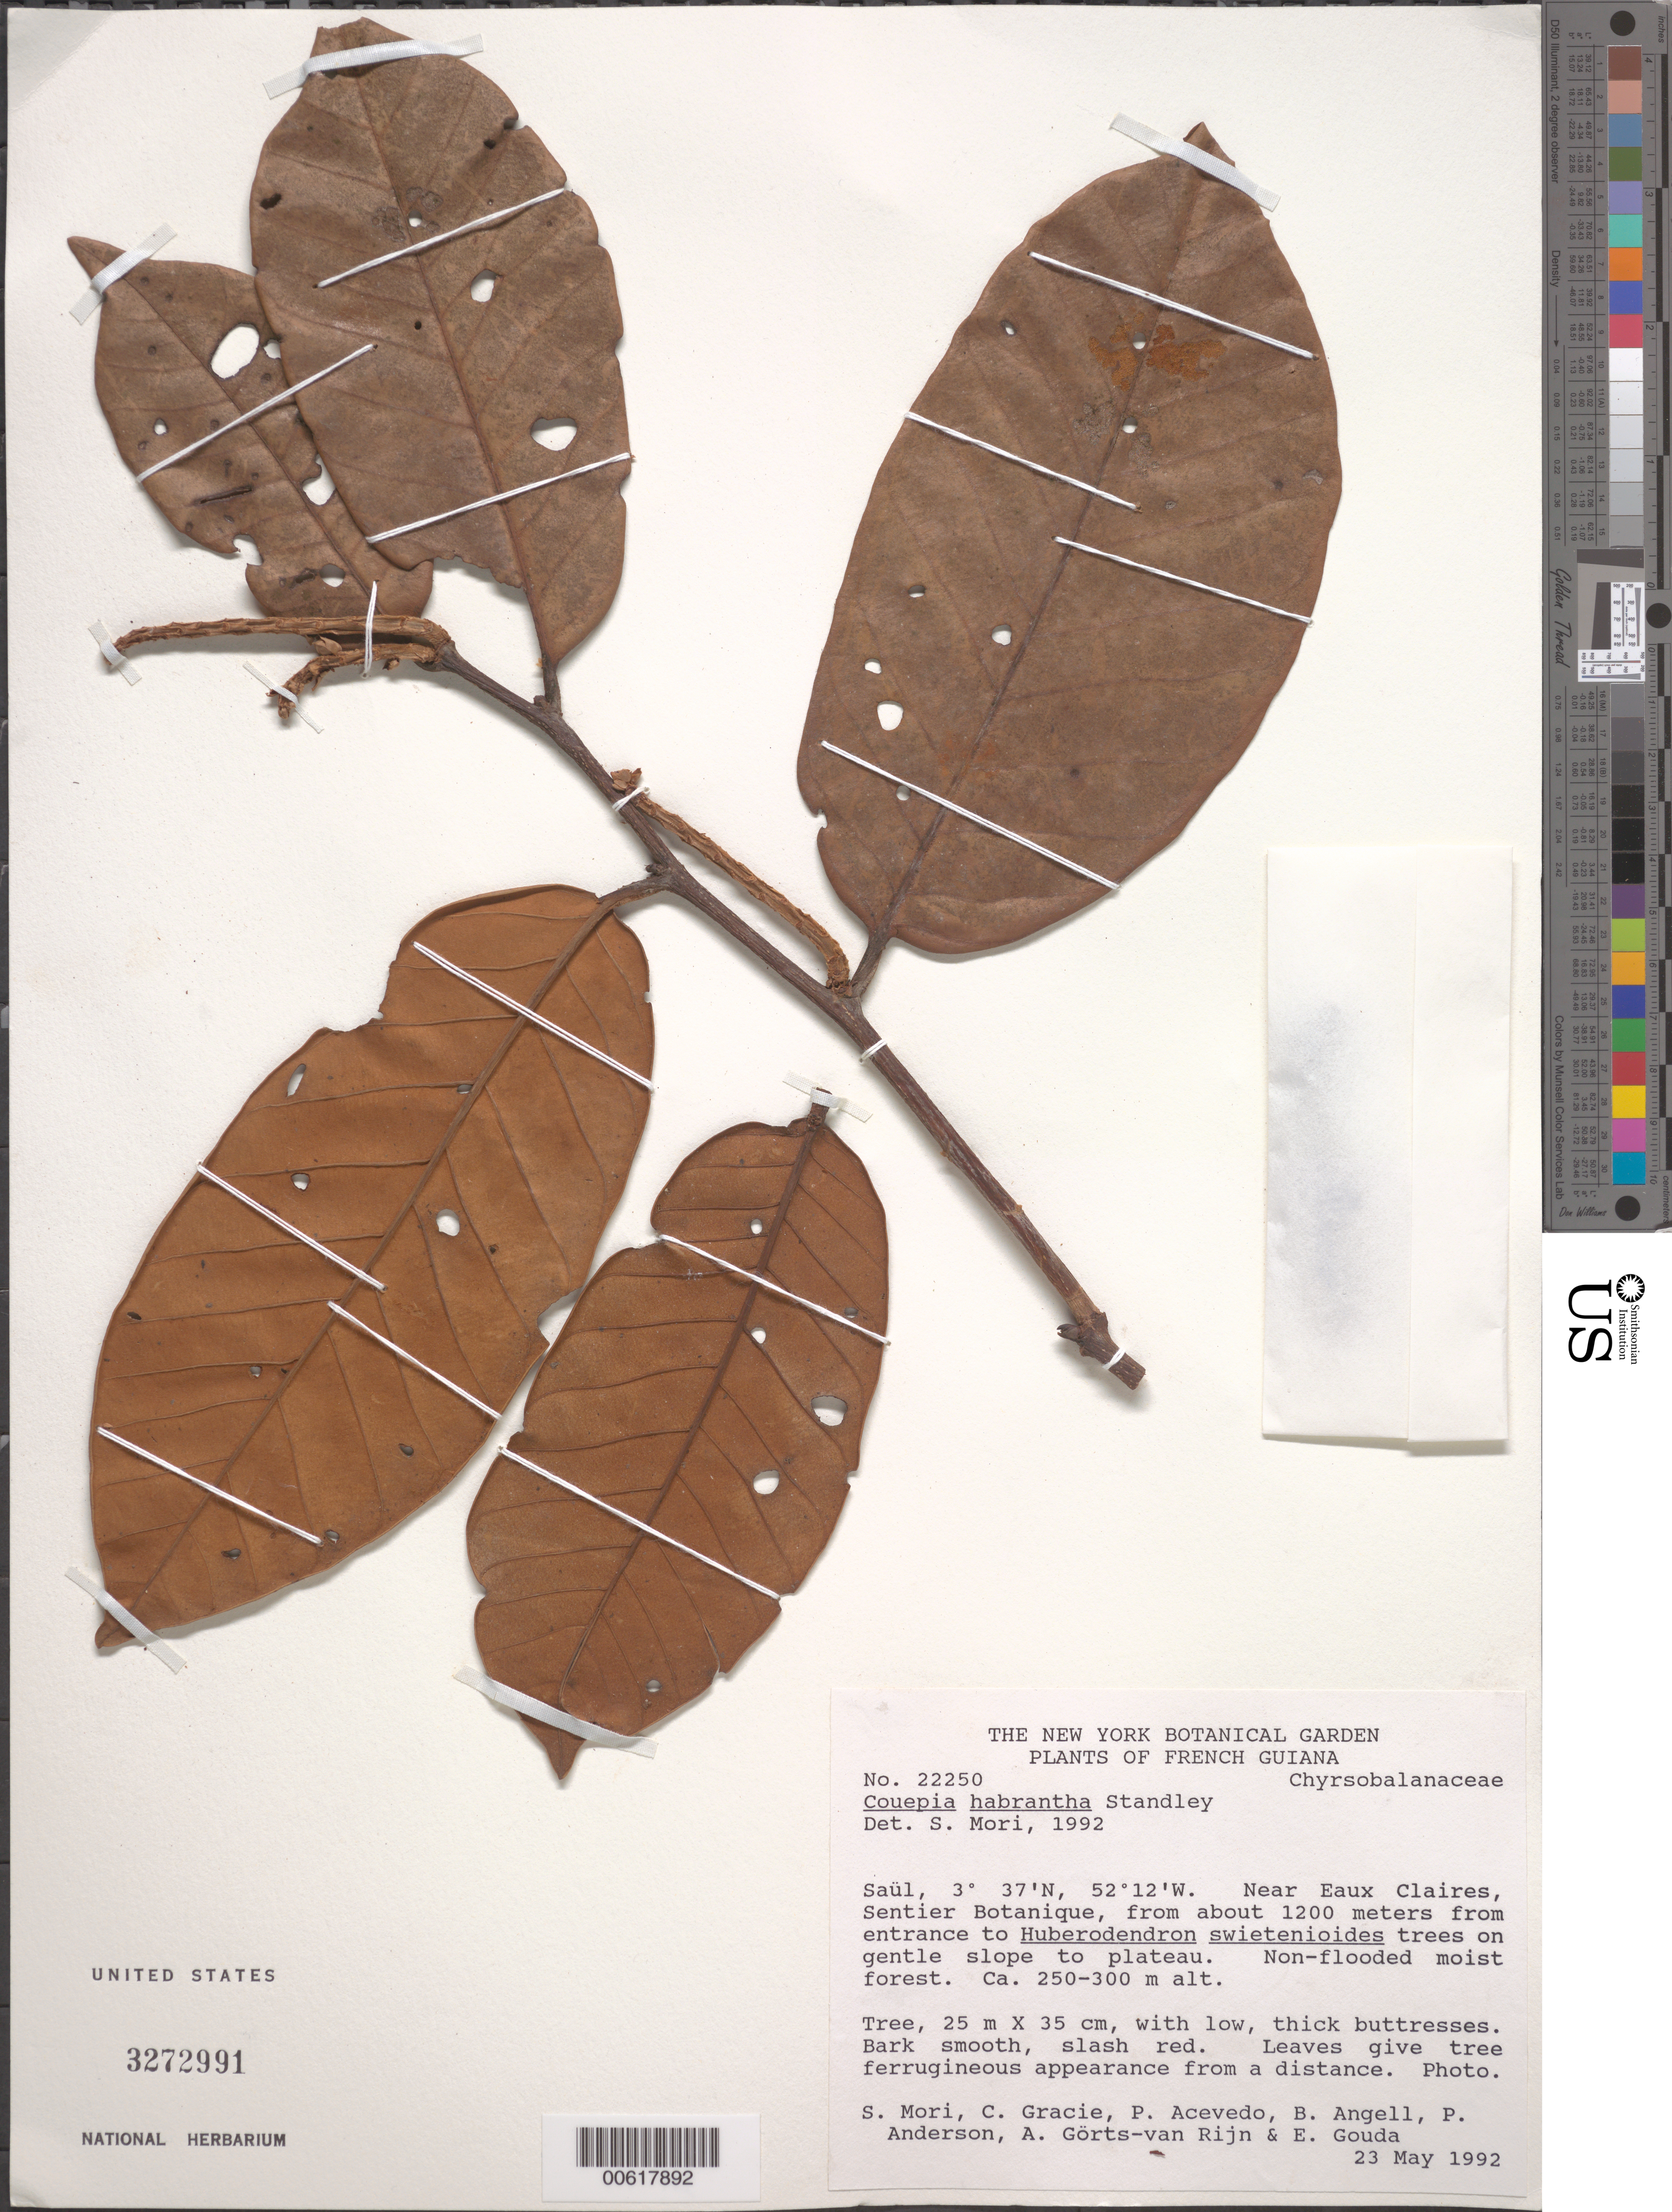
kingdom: Plantae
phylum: Tracheophyta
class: Magnoliopsida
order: Malpighiales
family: Chrysobalanaceae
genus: Couepia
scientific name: Couepia habrantha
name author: Standl.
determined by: Mori, Scott A.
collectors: S. Mori, C. A. Gracie, P. Acevedo-Rodr., Bobbi Angell & P. Anderson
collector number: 22250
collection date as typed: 23-May-92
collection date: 1992-05-23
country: French Guiana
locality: Saül, vicinity of Eaux Claires, Sentier Botanique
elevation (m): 250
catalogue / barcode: US 3272991